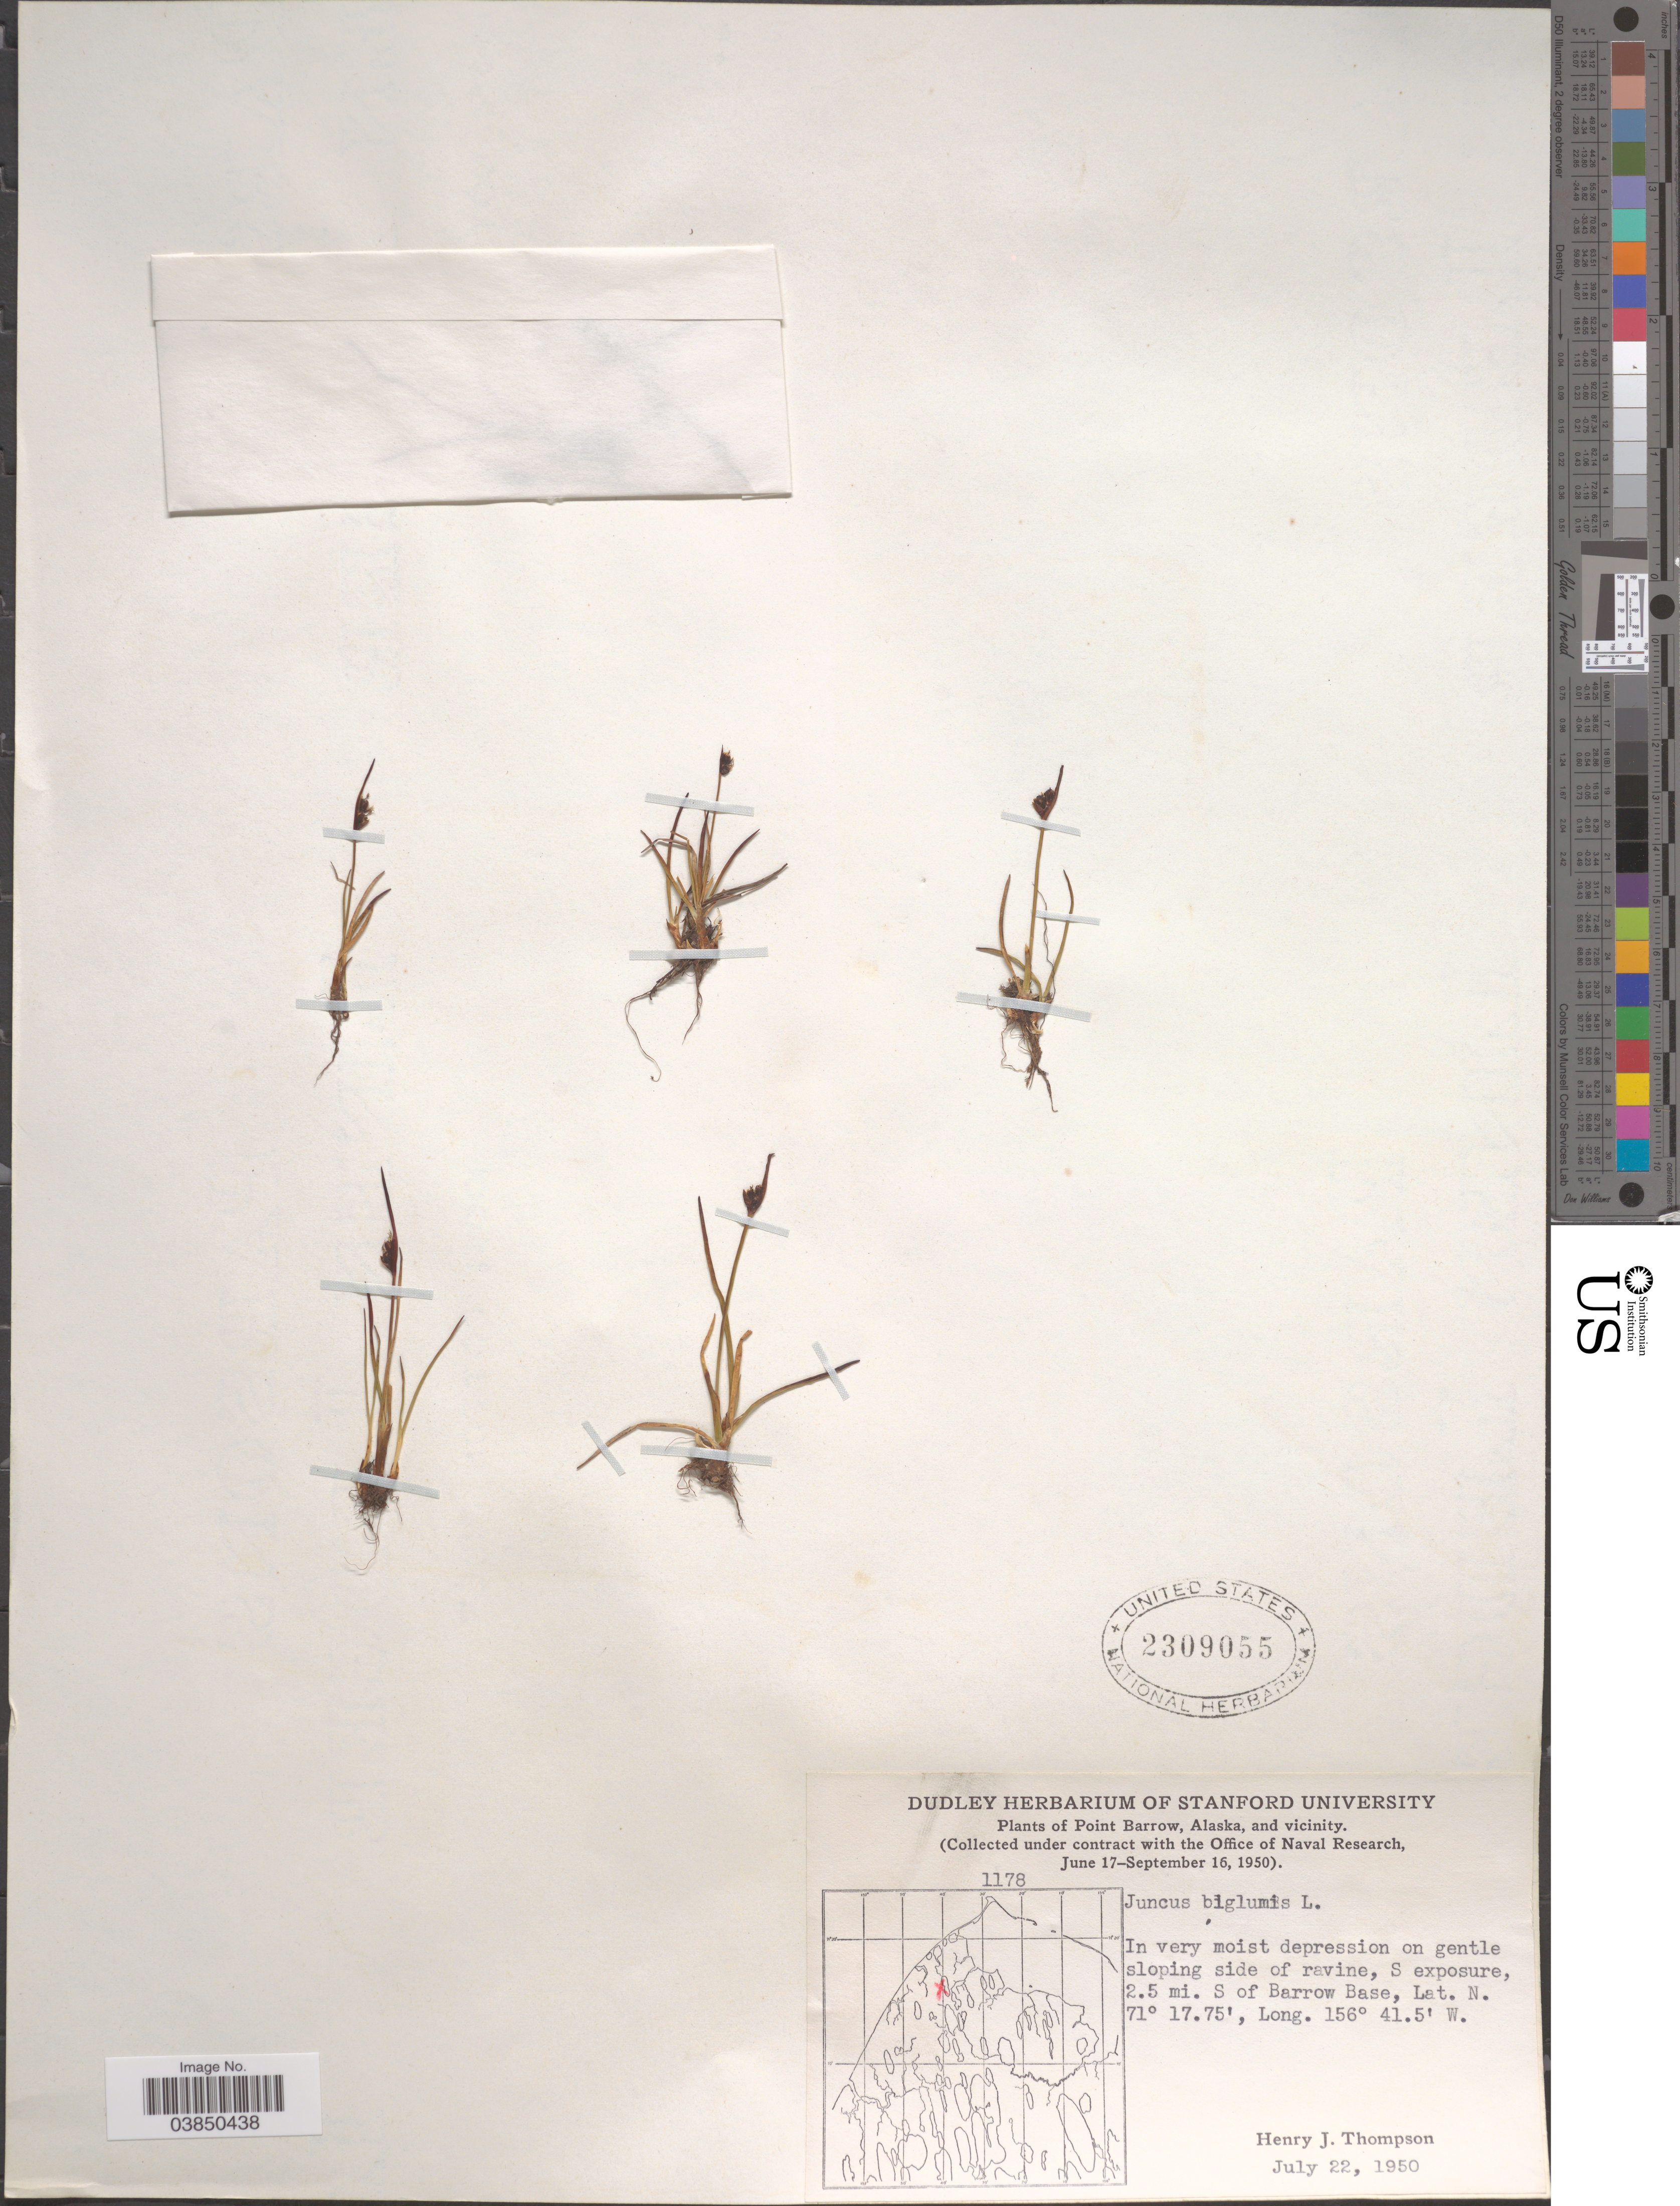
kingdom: Plantae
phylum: Tracheophyta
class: Liliopsida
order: Poales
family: Juncaceae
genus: Juncus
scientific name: Juncus biglumis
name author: L.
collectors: H. J. Thompson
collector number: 1178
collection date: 1950-07-22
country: United States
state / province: Alaska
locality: Point Barrow and vicinity. Sloping side of ravine, S exposure, 2.5 mi. S of Barrow Base.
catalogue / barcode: US 2309055